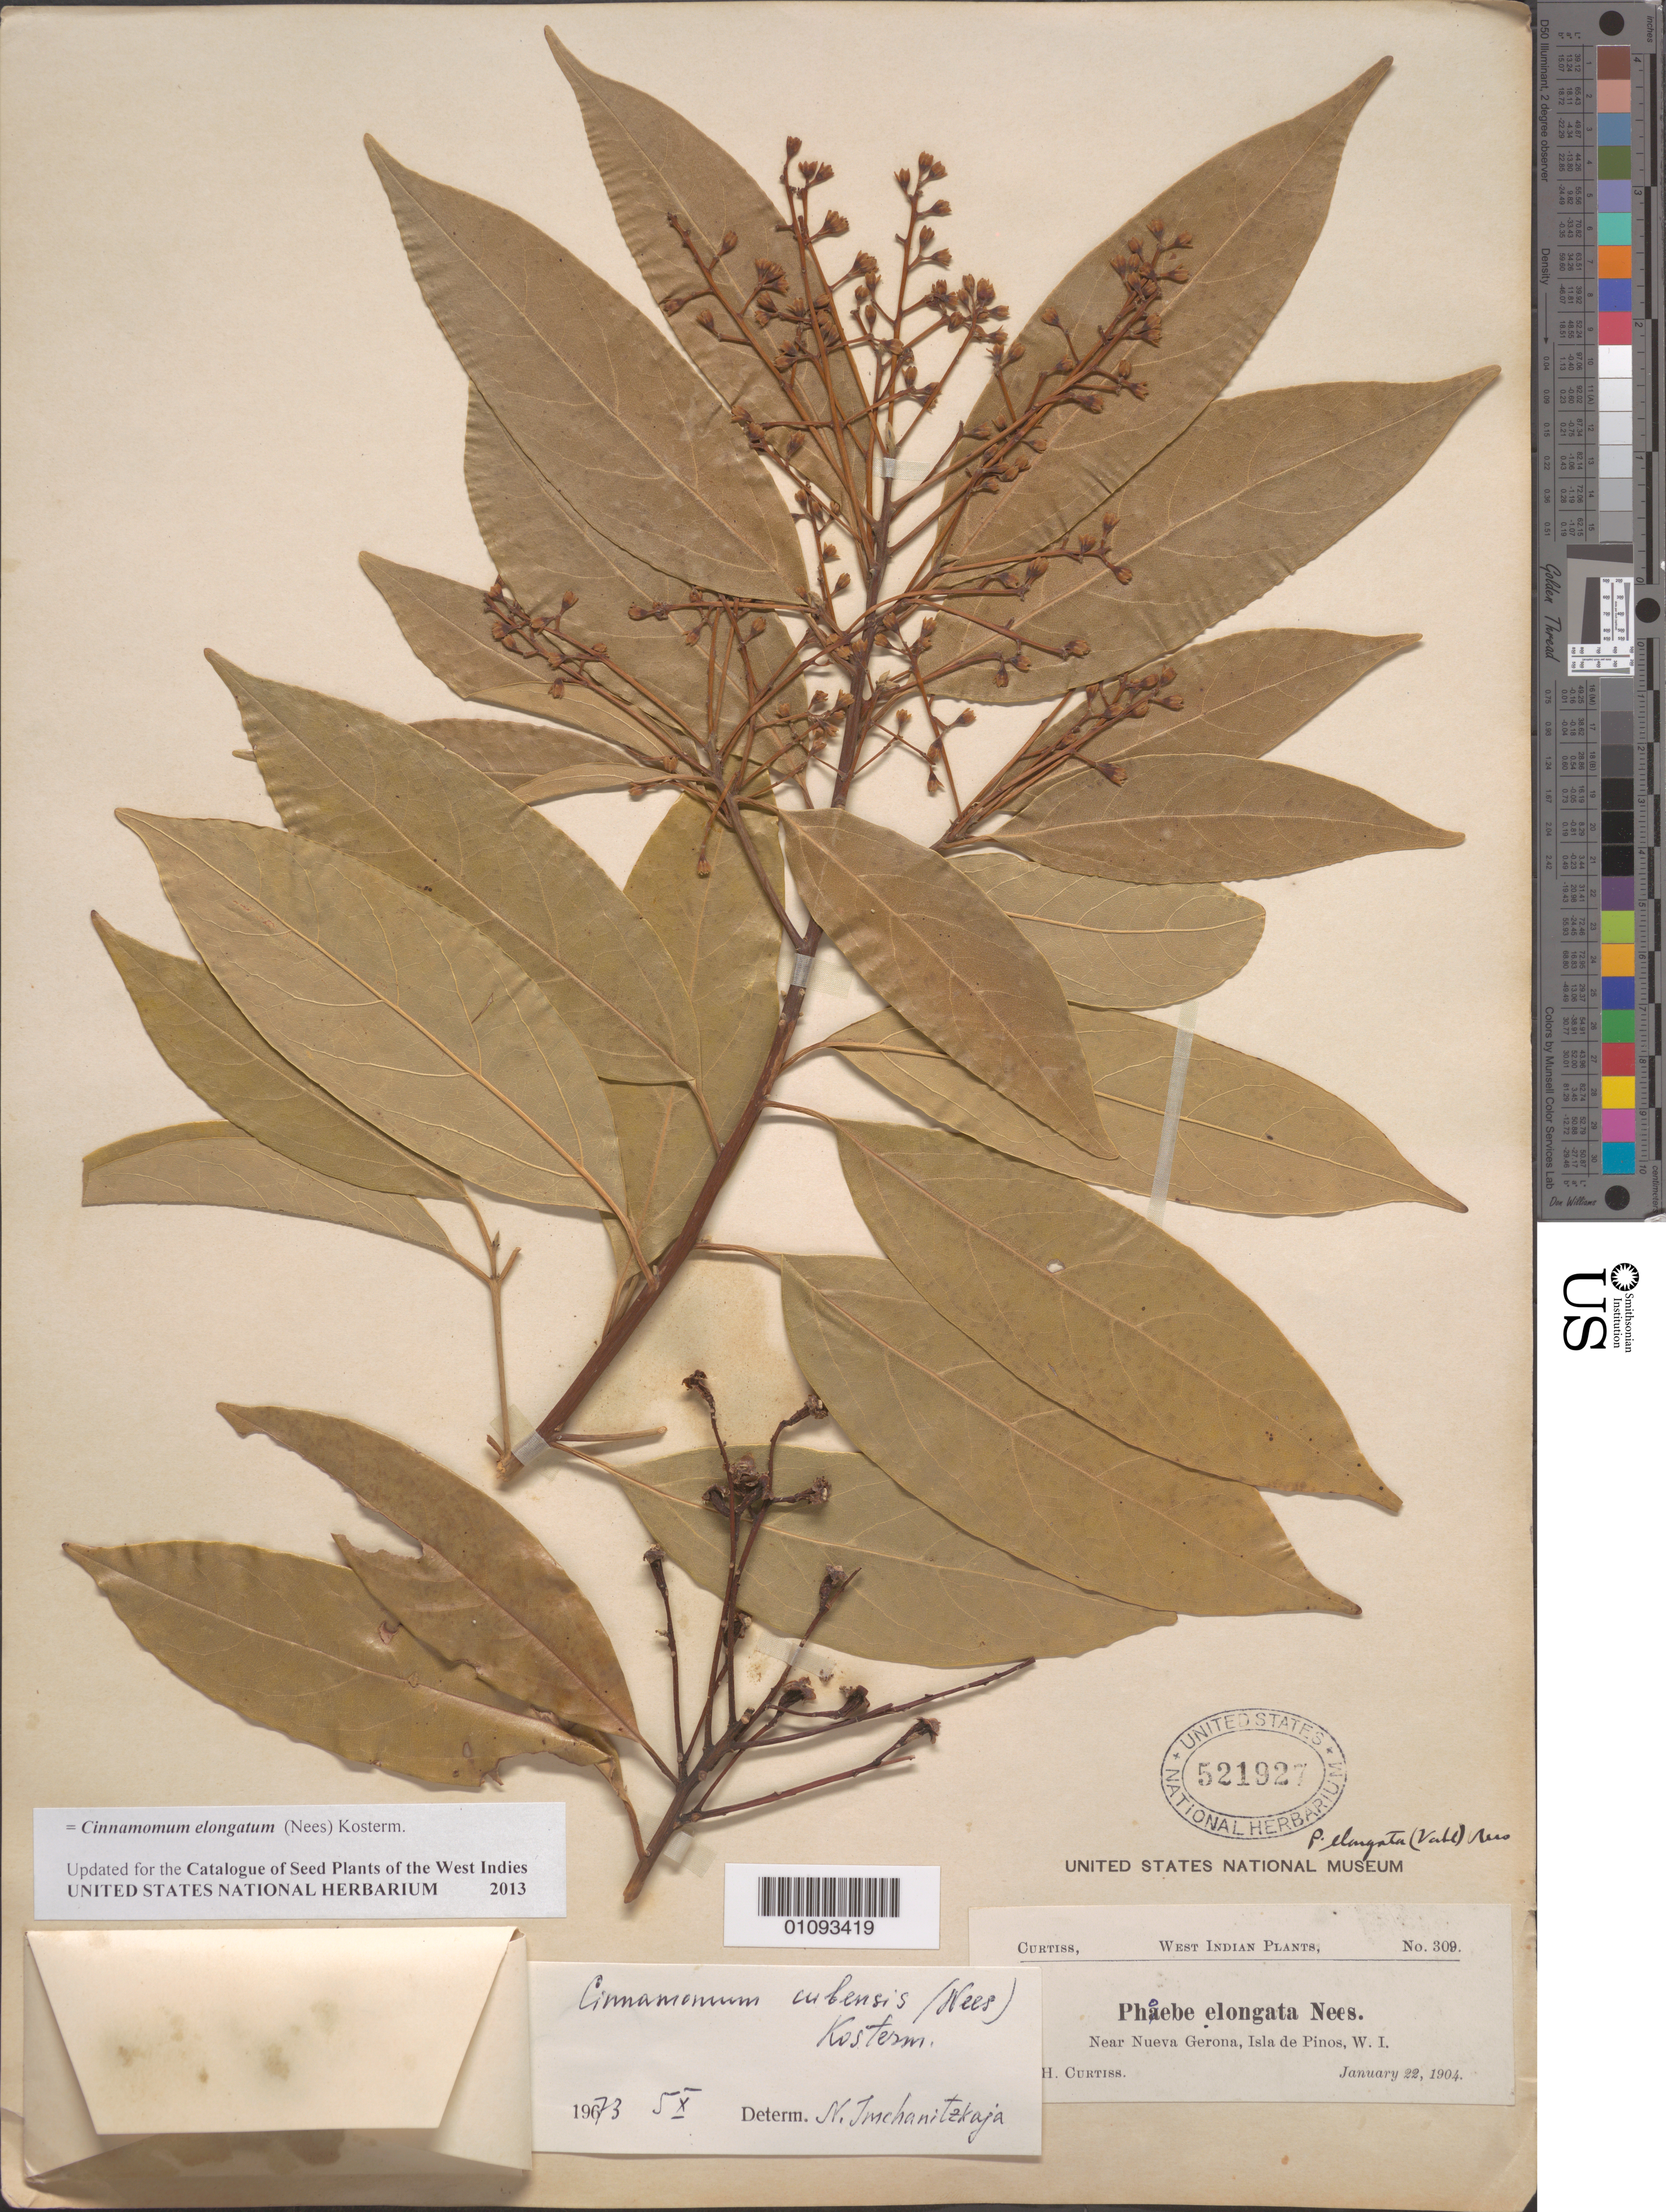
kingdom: Plantae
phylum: Tracheophyta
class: Magnoliopsida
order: Laurales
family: Lauraceae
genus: Cinnamomum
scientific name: Cinnamomum cubensis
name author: (Nees) Kosterm.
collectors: A. H. Curtiss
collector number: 309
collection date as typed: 22 Jan 1904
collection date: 1904-01-22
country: Cuba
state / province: Isla de La Juventud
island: Isla de la Juventud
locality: Isle of Pines, Near Nueva Gerona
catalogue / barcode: US 521927